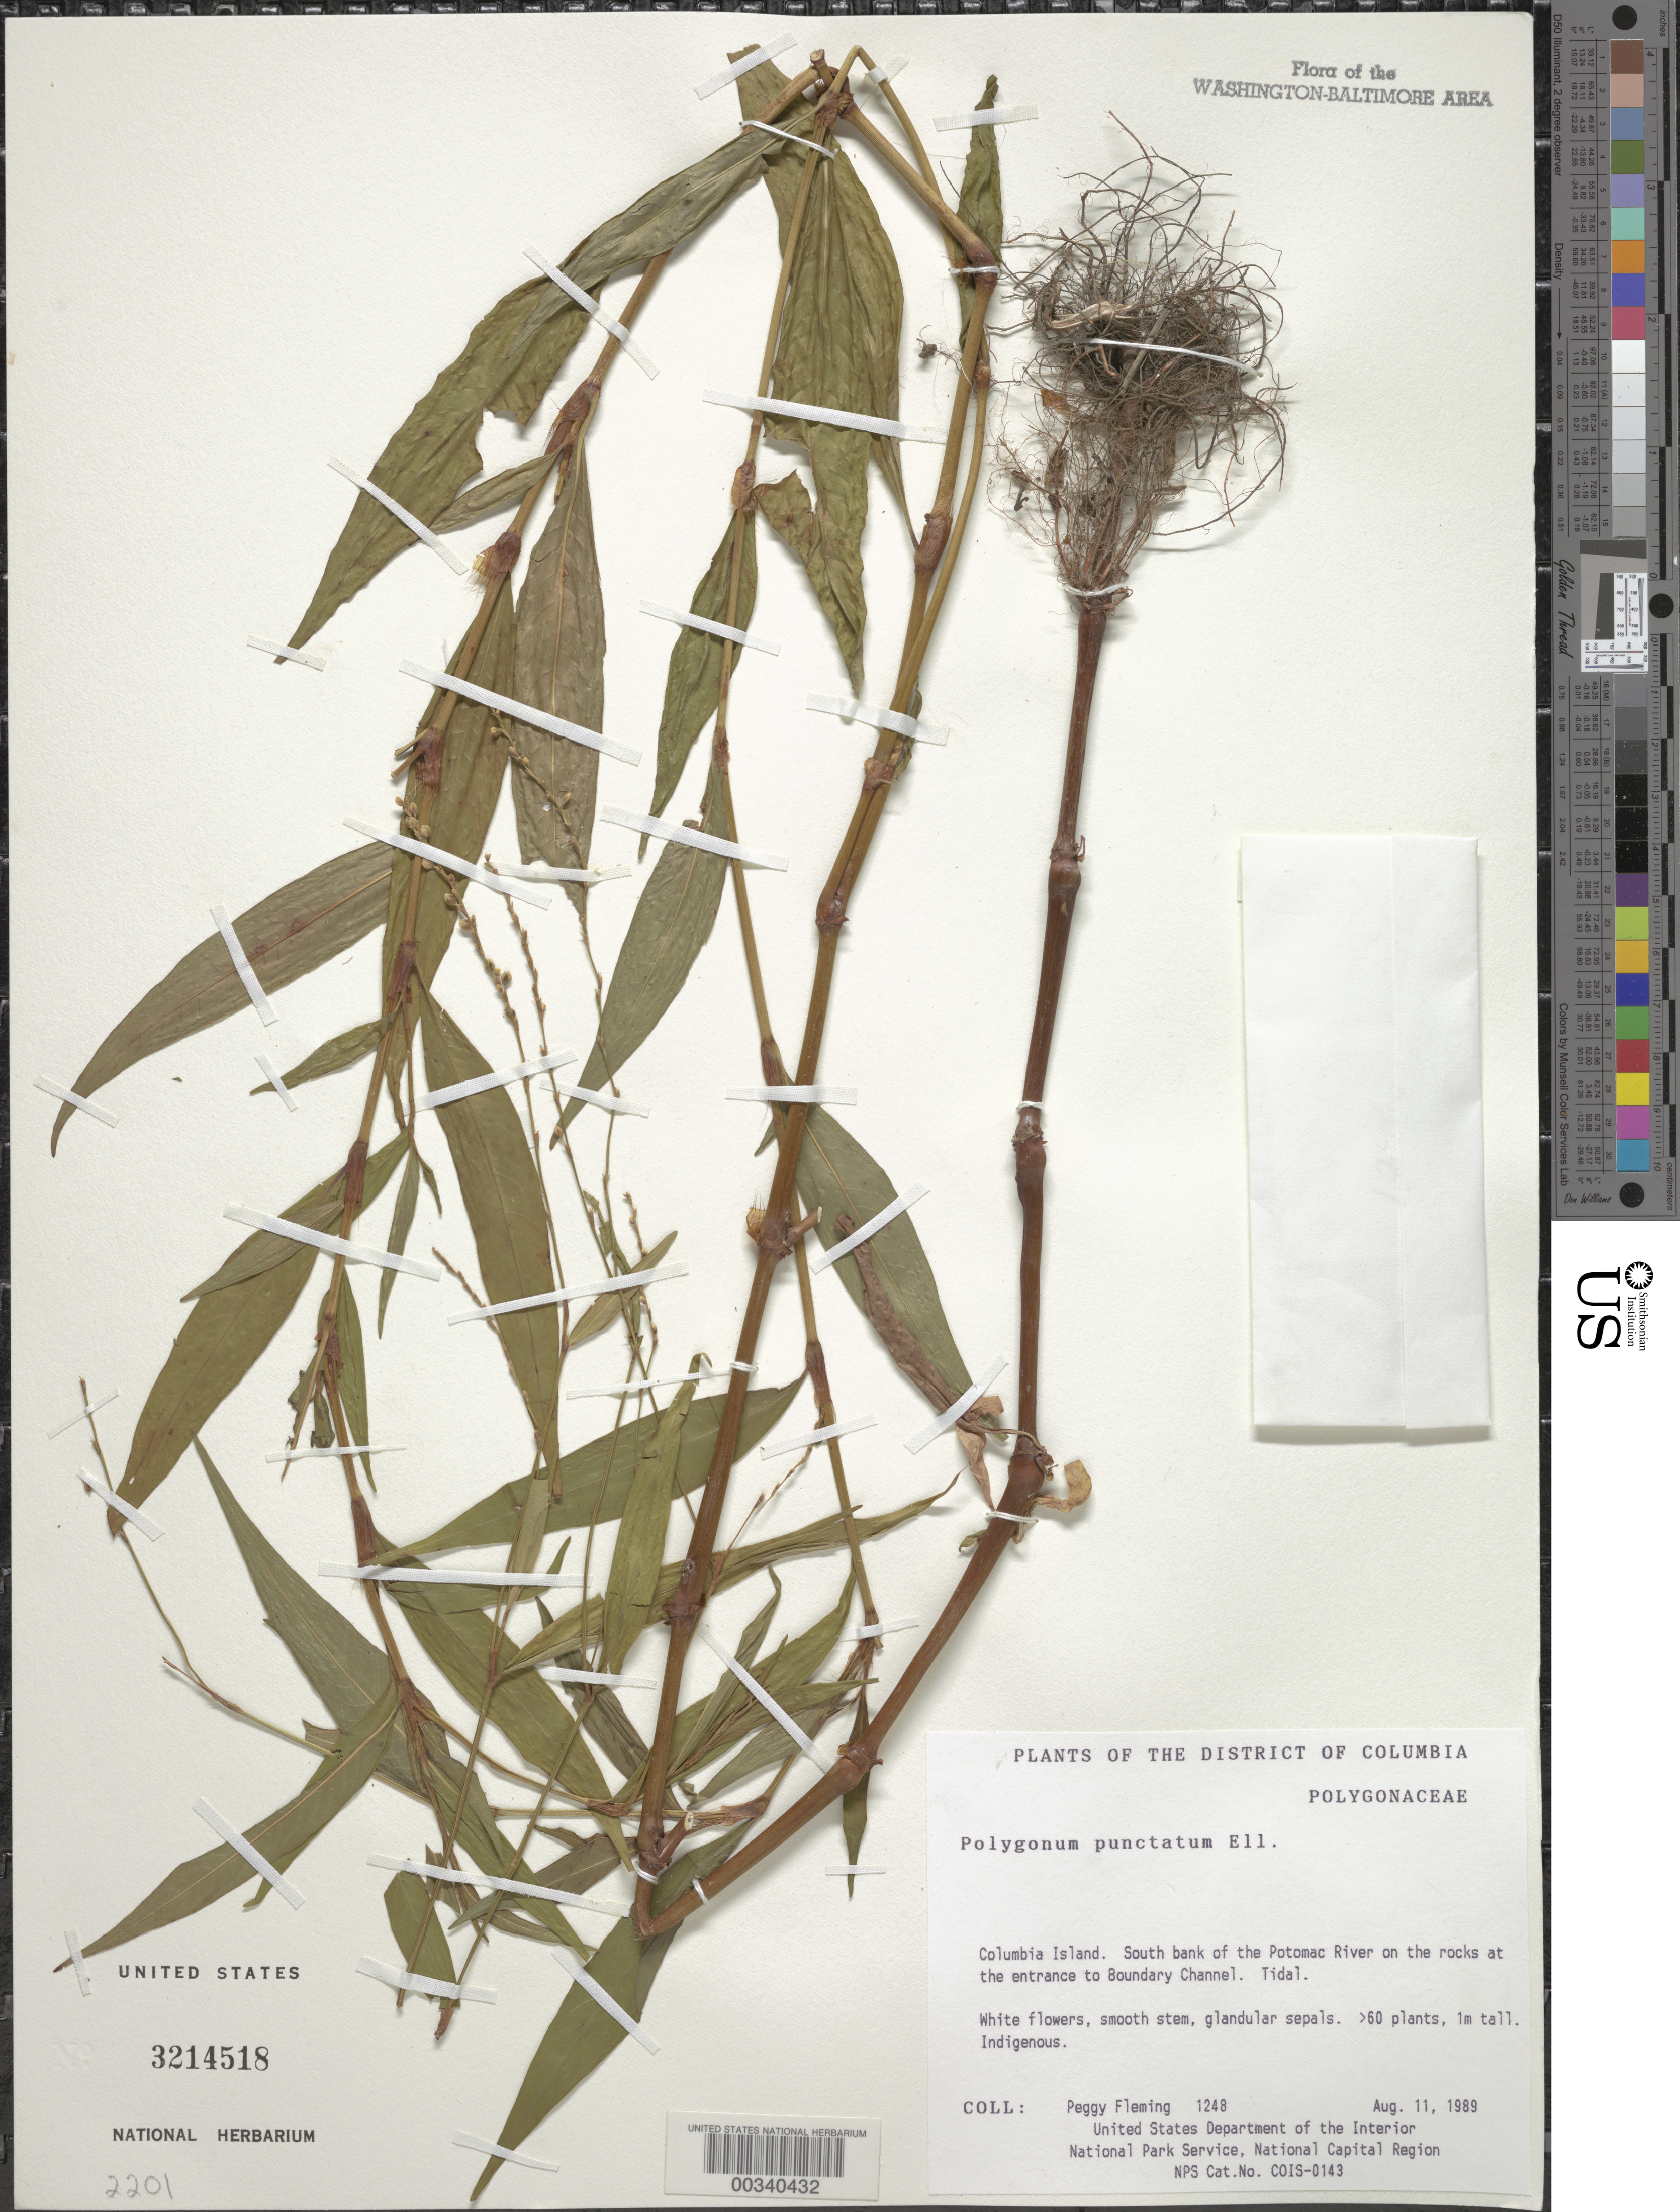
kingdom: Plantae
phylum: Tracheophyta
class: Magnoliopsida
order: Caryophyllales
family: Polygonaceae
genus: Persicaria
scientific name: Persicaria punctata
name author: (Elliott) Small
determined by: Atha, D. E.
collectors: P. Fleming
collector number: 1248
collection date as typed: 11 Aug 1989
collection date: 1989-08-11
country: United States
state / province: District of Columbia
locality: Columbia Island, S bank of the Potomac River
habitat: Tidal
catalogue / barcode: US 3214518